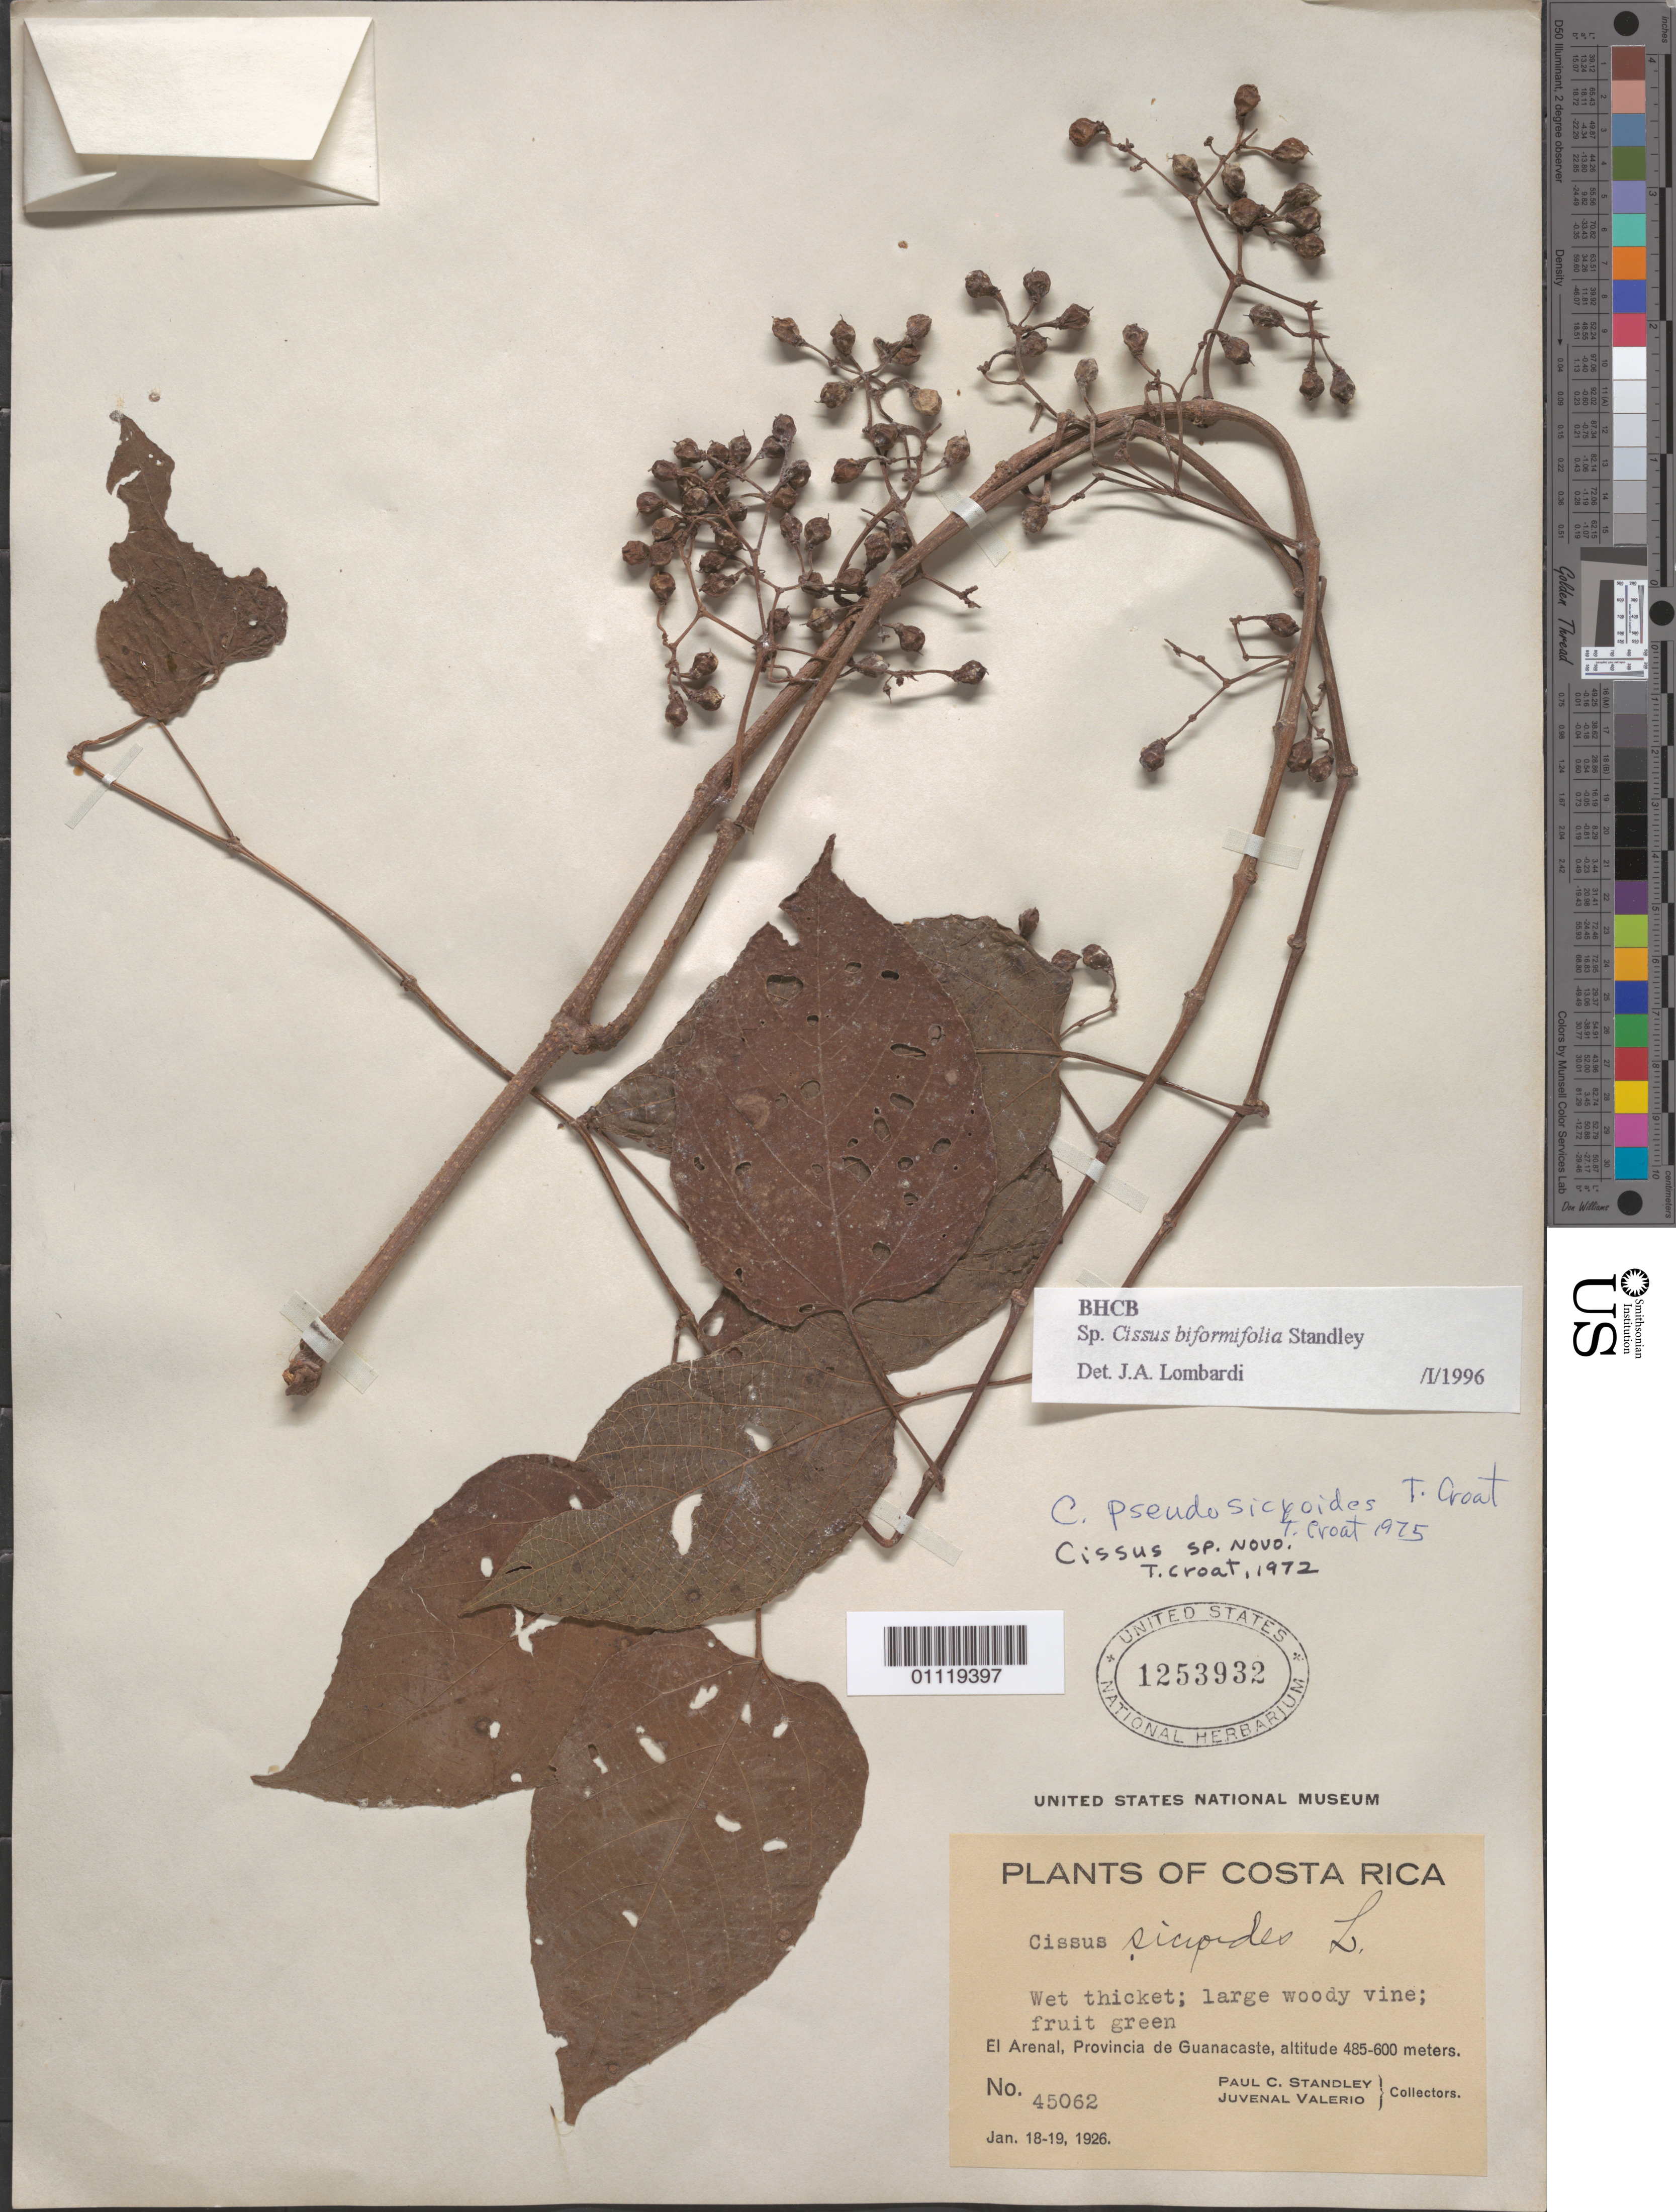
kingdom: Plantae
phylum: Tracheophyta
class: Magnoliopsida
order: Vitales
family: Vitaceae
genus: Cissus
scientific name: Cissus biformifolia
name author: Standl.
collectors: P. C. Standley & J. Valerio R.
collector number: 45062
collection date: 1926-01-18/1926-01-19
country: Costa Rica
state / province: Guanacaste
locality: El Arenal.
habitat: Wet thicket; large woody vine.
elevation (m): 485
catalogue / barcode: US 1253932